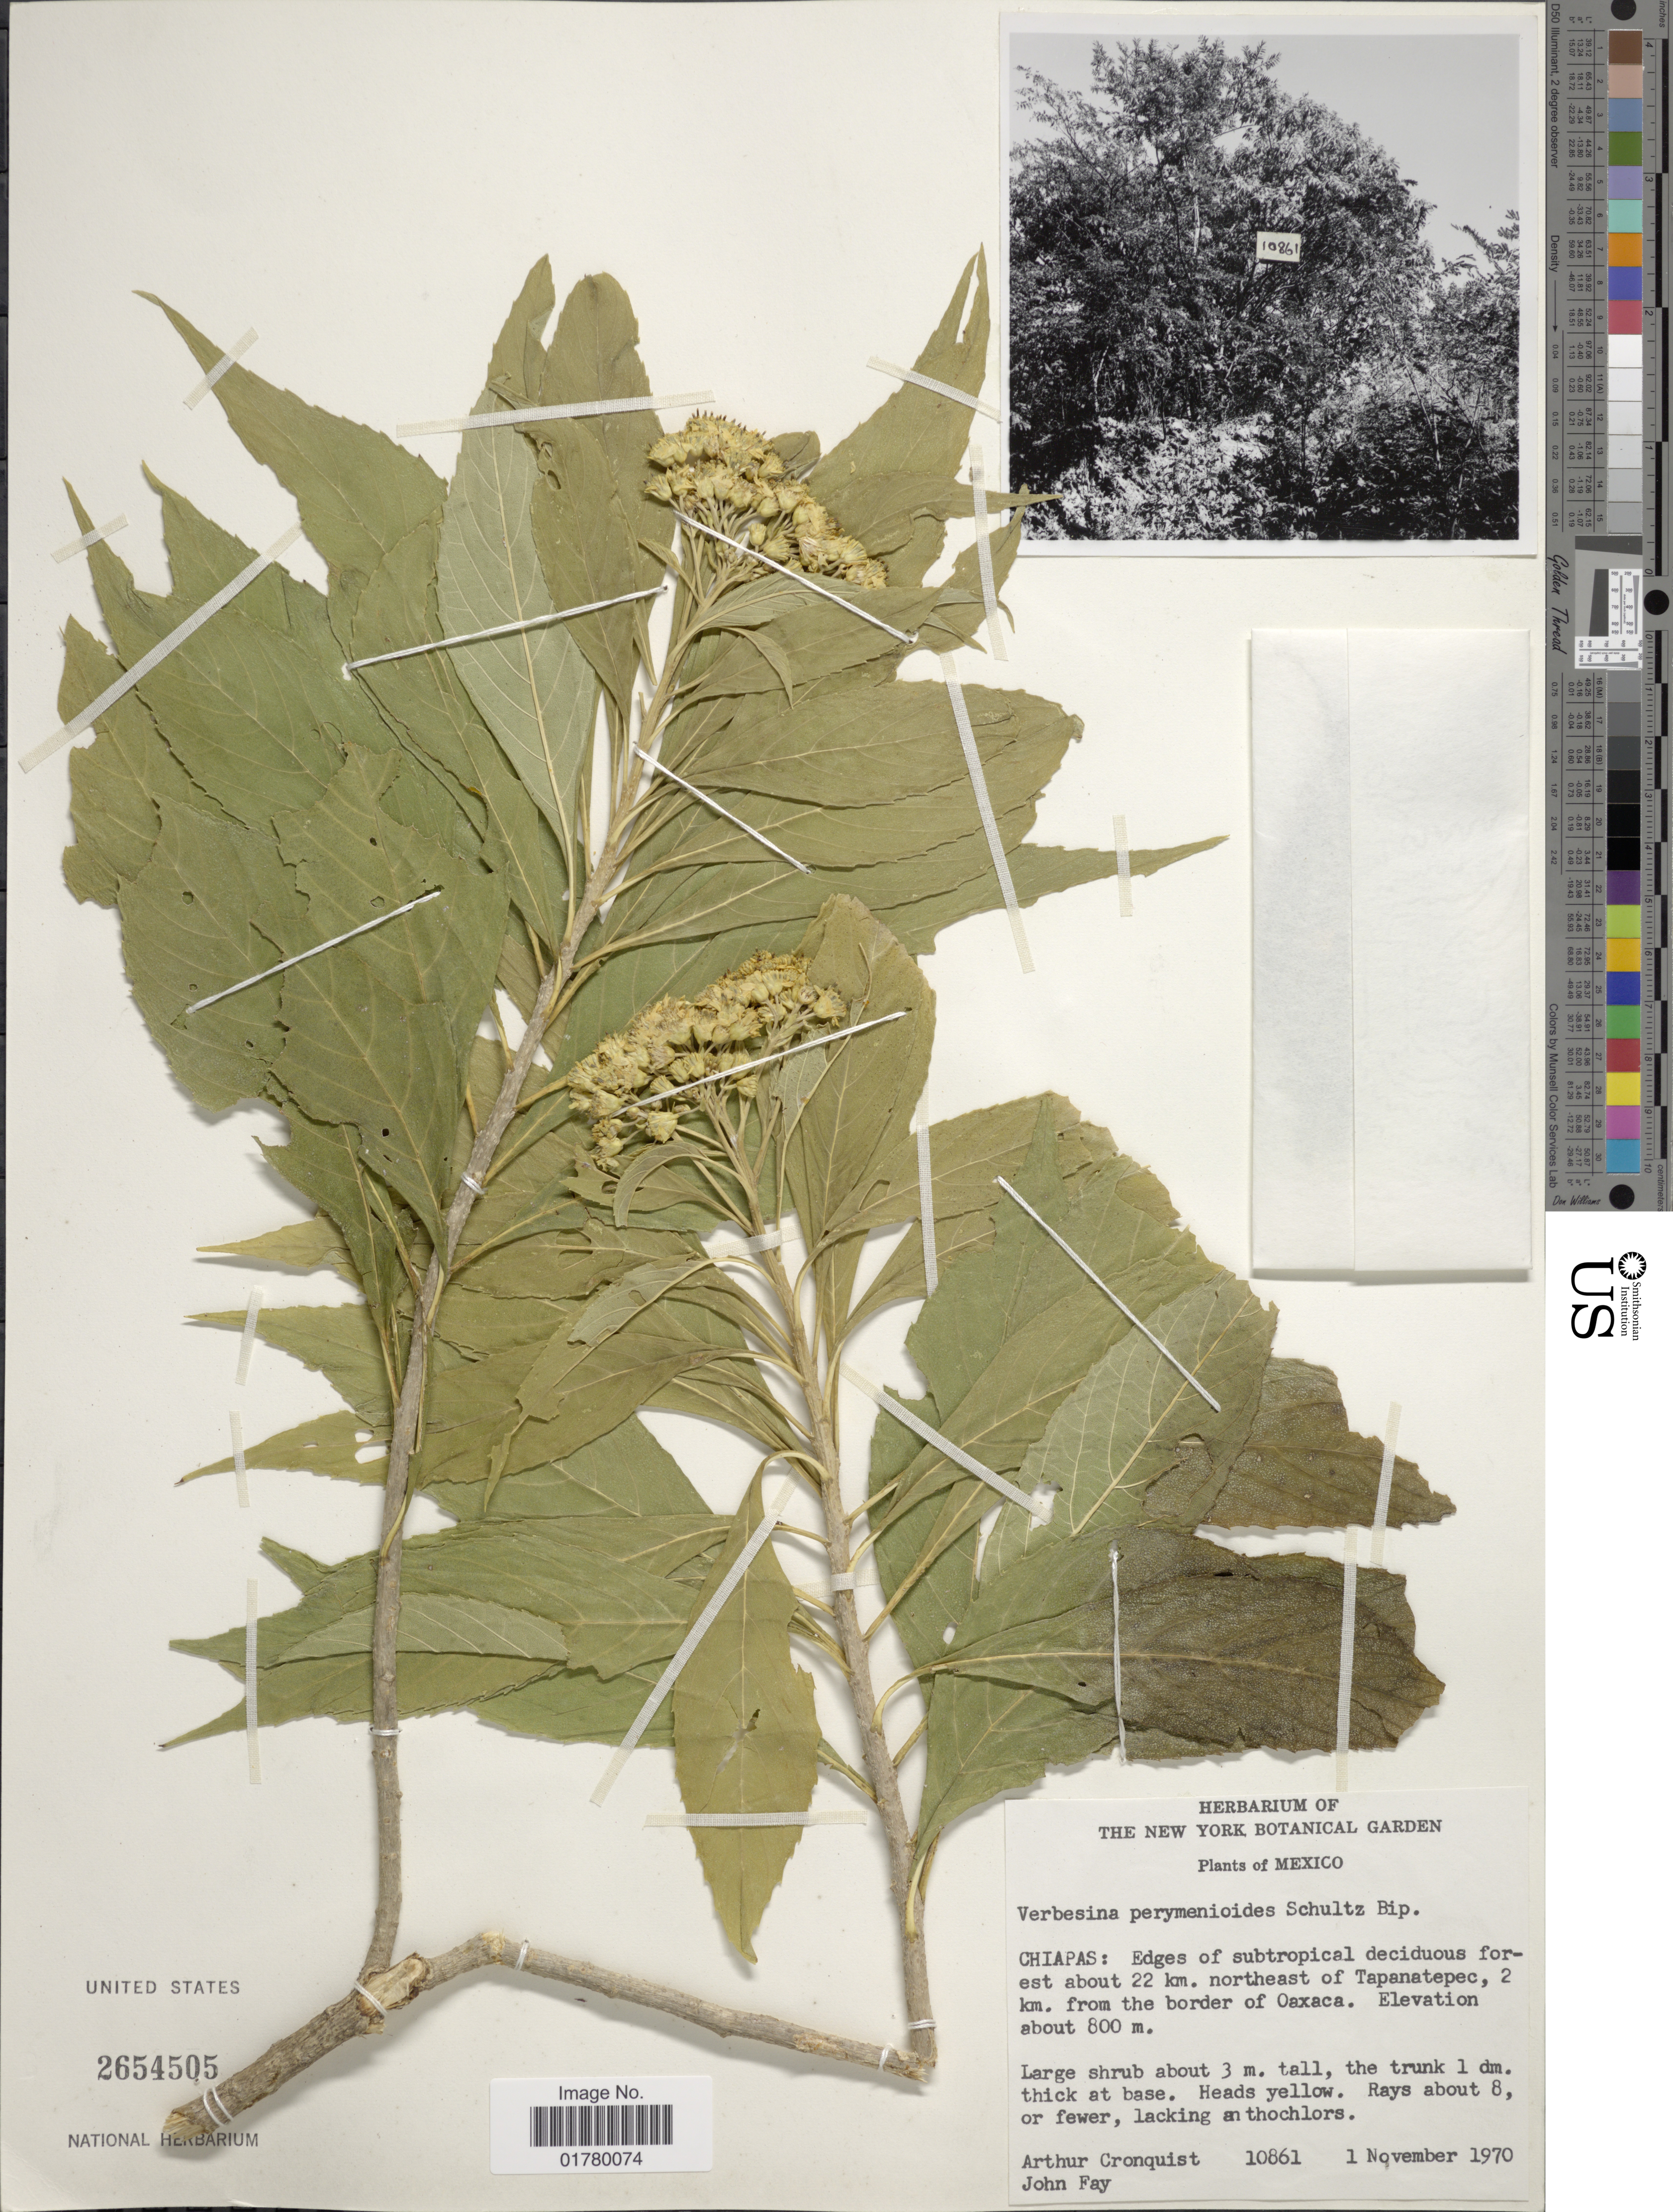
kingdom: Plantae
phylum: Tracheophyta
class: Magnoliopsida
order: Asterales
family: Asteraceae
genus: Verbesina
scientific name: Verbesina perymenioides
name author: Sch. Bip. ex Klatt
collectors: A. J. Cronquist & J. M. Fay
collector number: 10861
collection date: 1970-11-01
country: Mexico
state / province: Chiapas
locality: Edges of subtropical deciduous forest about 22 km. northeast of Tapanatepec, 2 km. from the border of Oaxaca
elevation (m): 800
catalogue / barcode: US 2654505